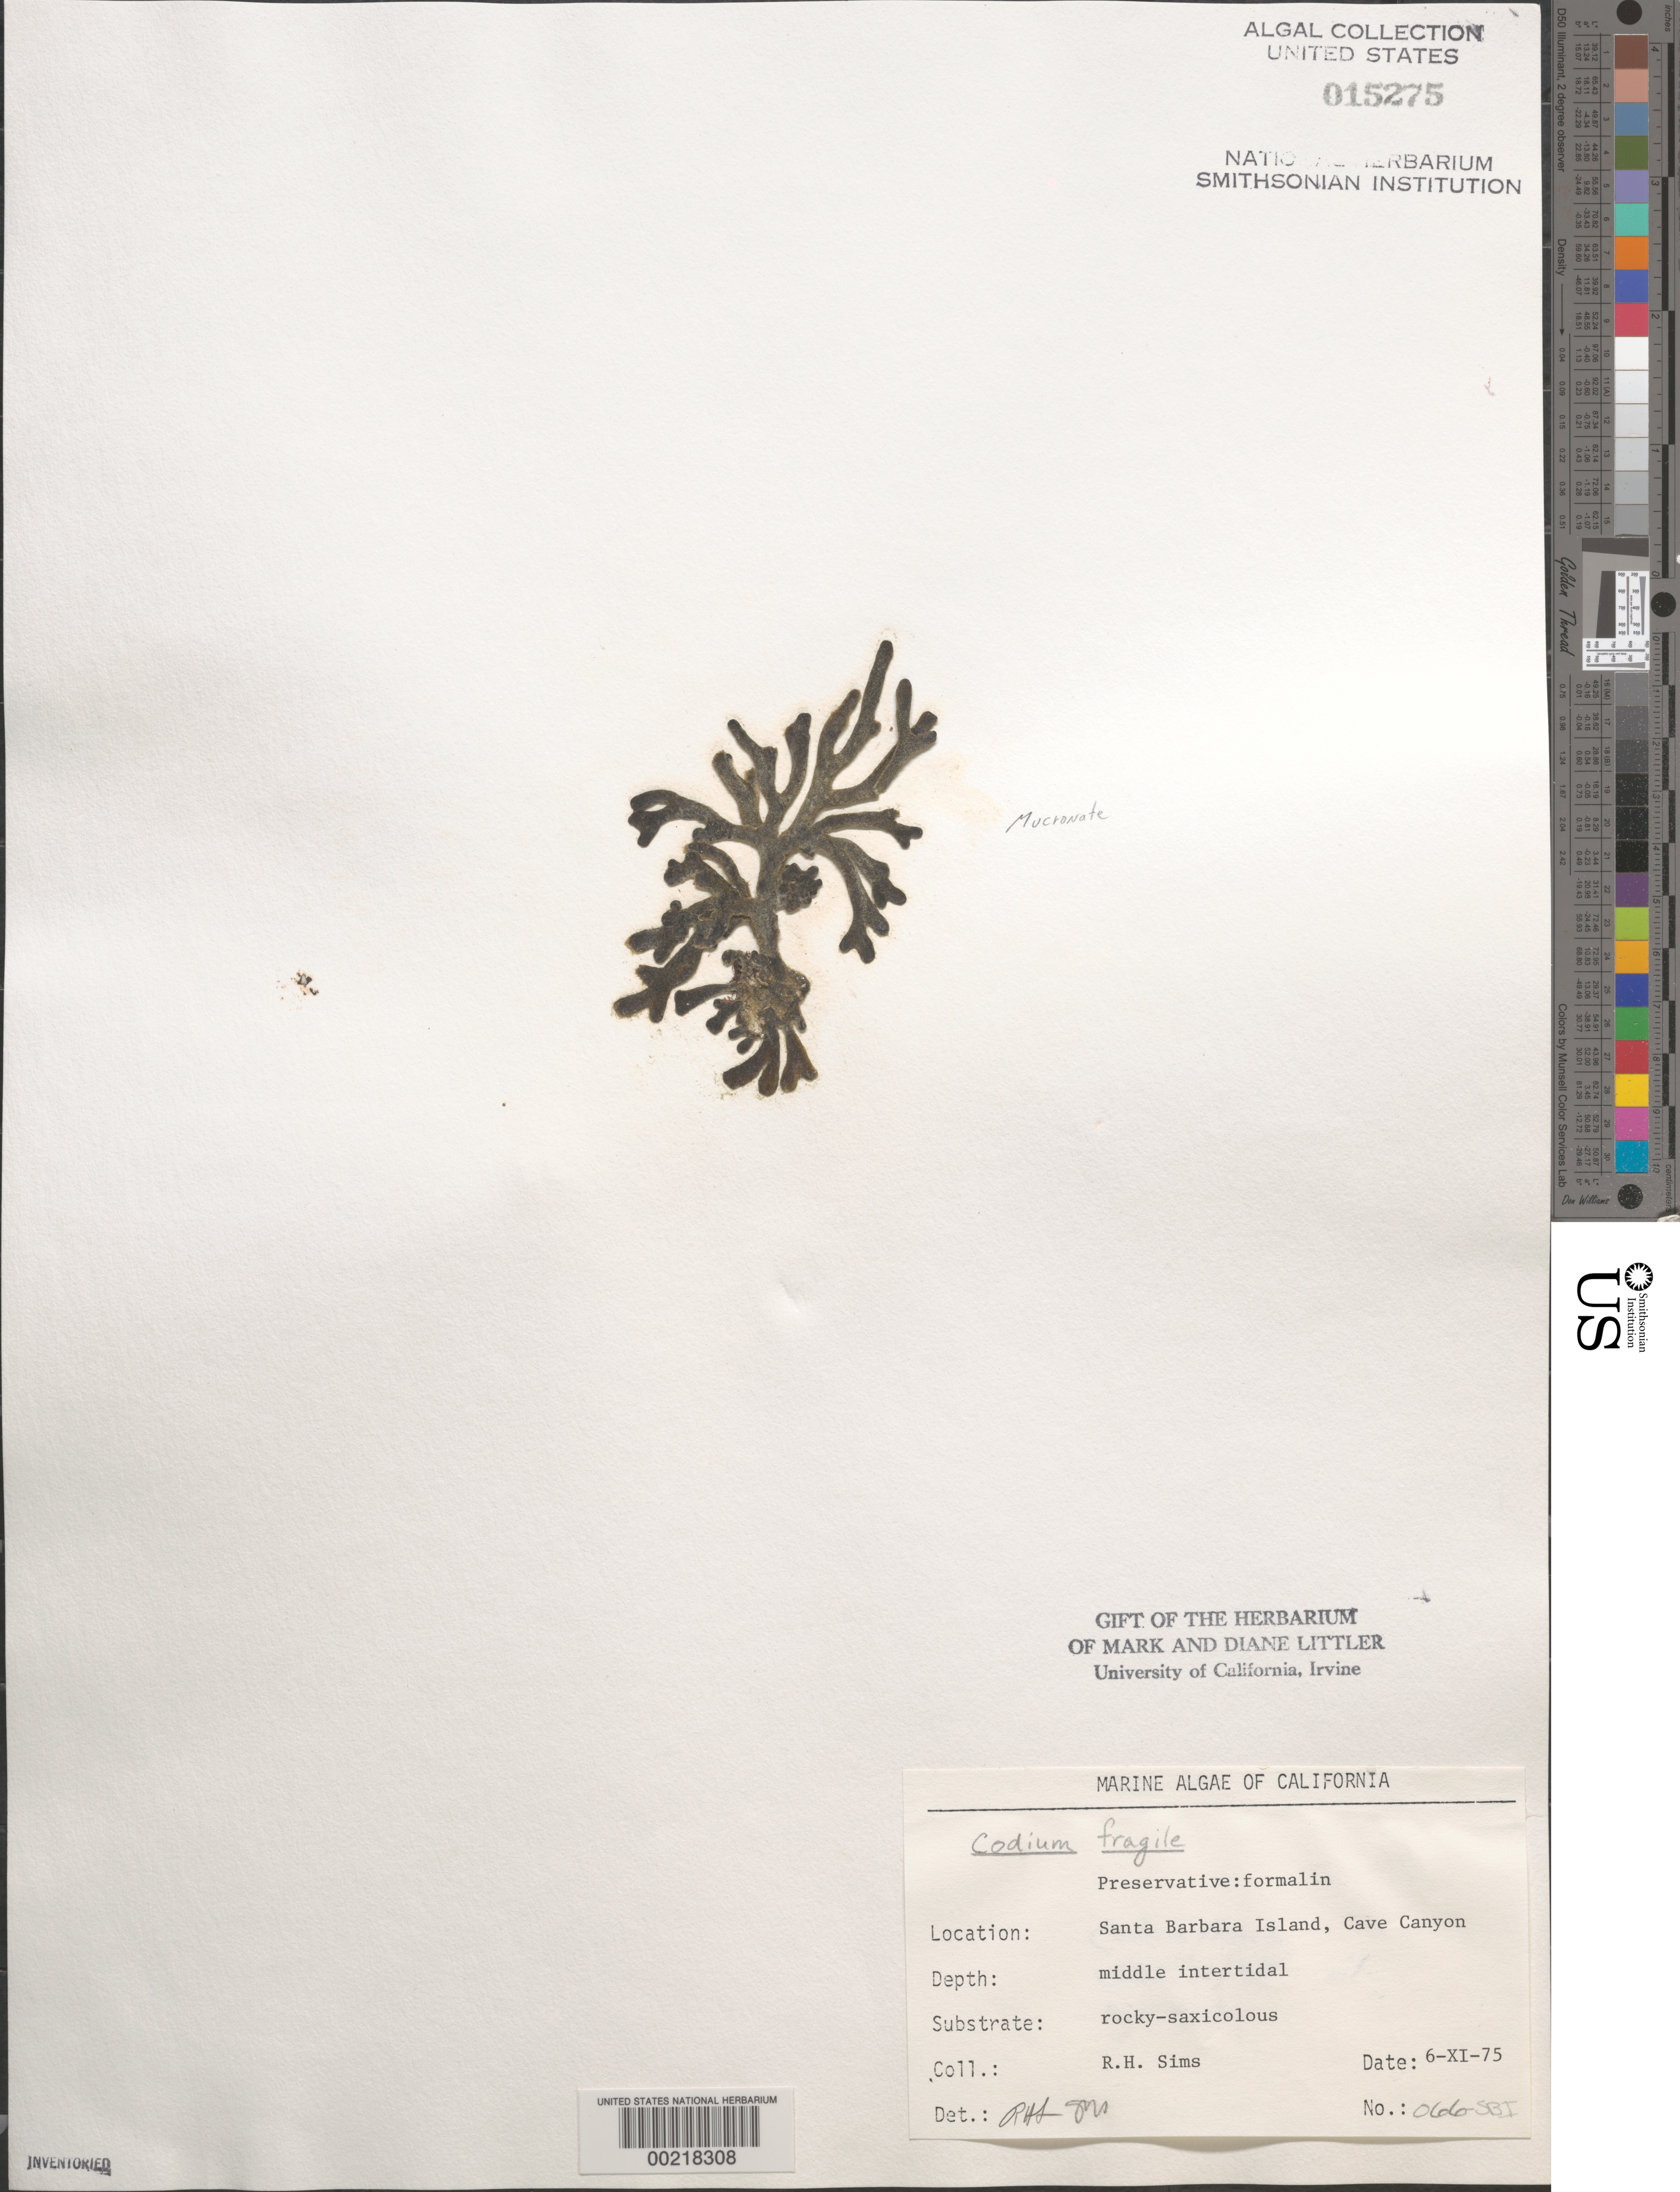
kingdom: Plantae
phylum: Chlorophyta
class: Ulvophyceae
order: Bryopsidales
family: Codiaceae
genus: Codium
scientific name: Codium fragile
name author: (Suringar) P. Hariot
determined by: Sims, Robert H.; Murray, S. N.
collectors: R. H. Sims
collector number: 066-sbi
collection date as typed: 06 Nov 1975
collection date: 1975-11-06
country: United States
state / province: California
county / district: Santa Barbara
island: Santa Barbara Island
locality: Cave Canyon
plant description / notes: BLM-SOCALBIGHT Rocky Intertidal Survey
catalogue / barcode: US 15275